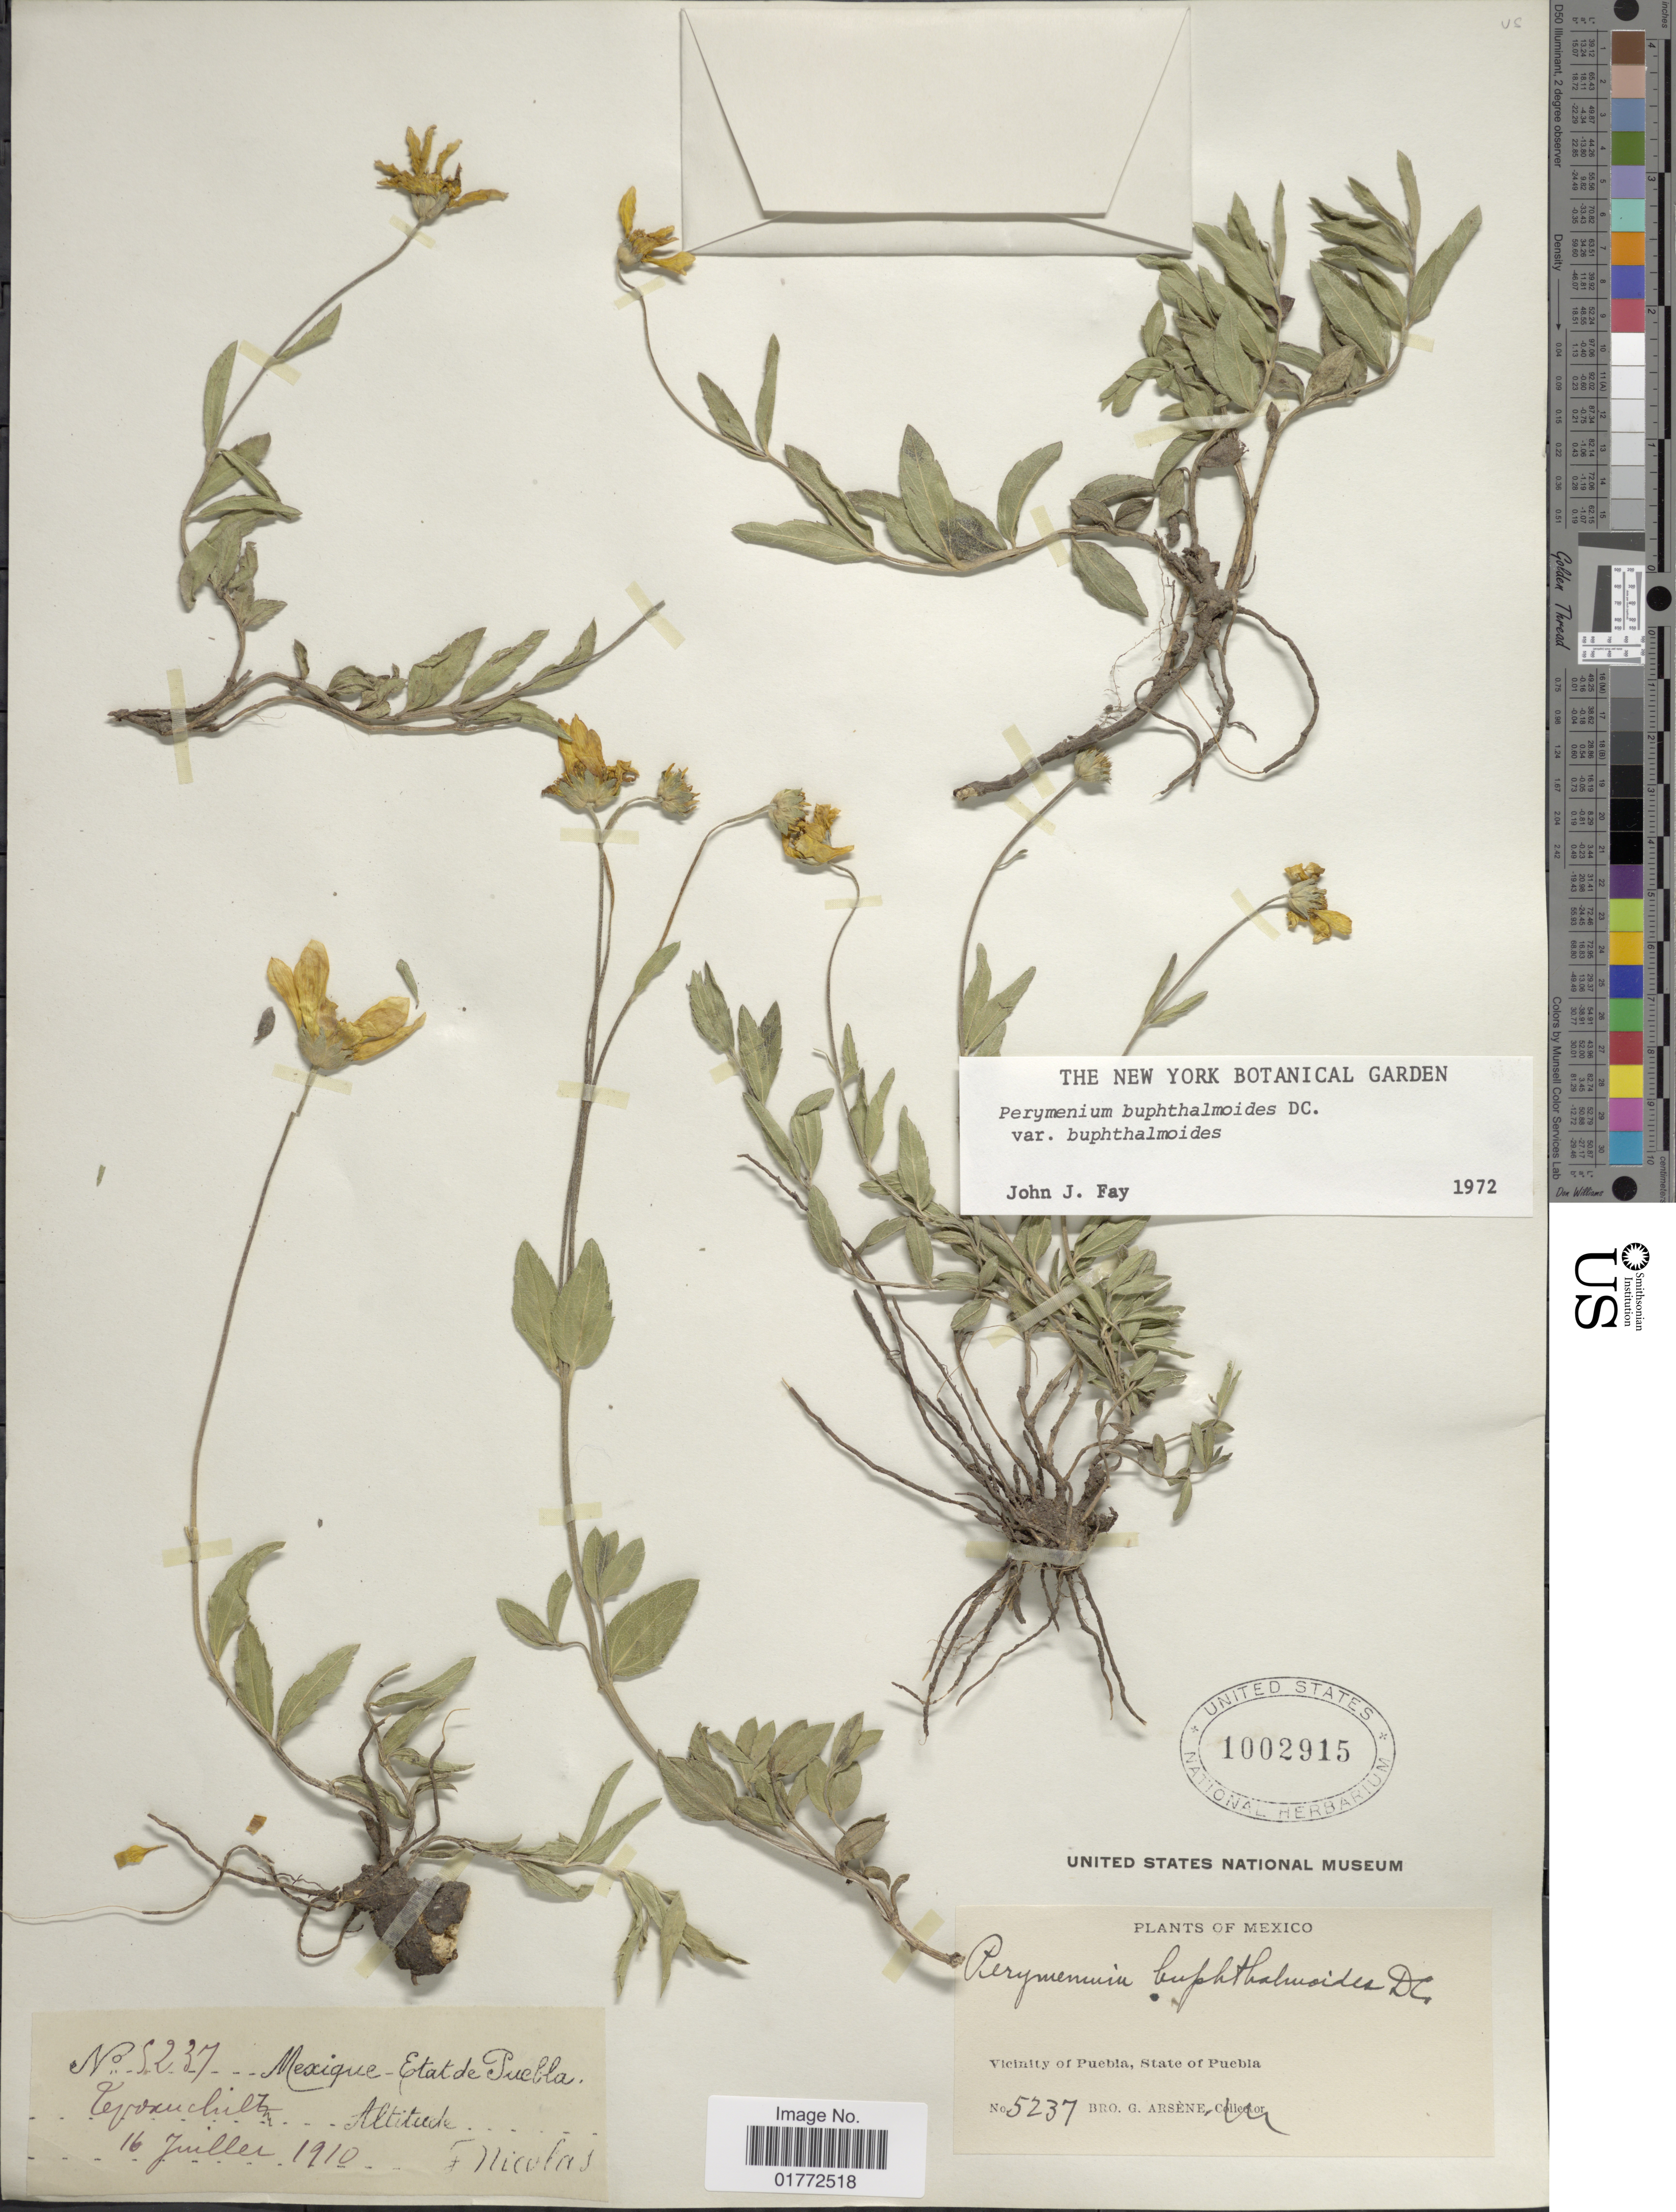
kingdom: Plantae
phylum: Tracheophyta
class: Magnoliopsida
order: Asterales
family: Asteraceae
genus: Perymenium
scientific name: Perymenium buphthalmoides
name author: DC.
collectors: Bro. G. Arsène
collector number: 5237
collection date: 1910-07-16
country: Mexico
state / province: Puebla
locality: Vicinity of Puebla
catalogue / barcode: US 1002915